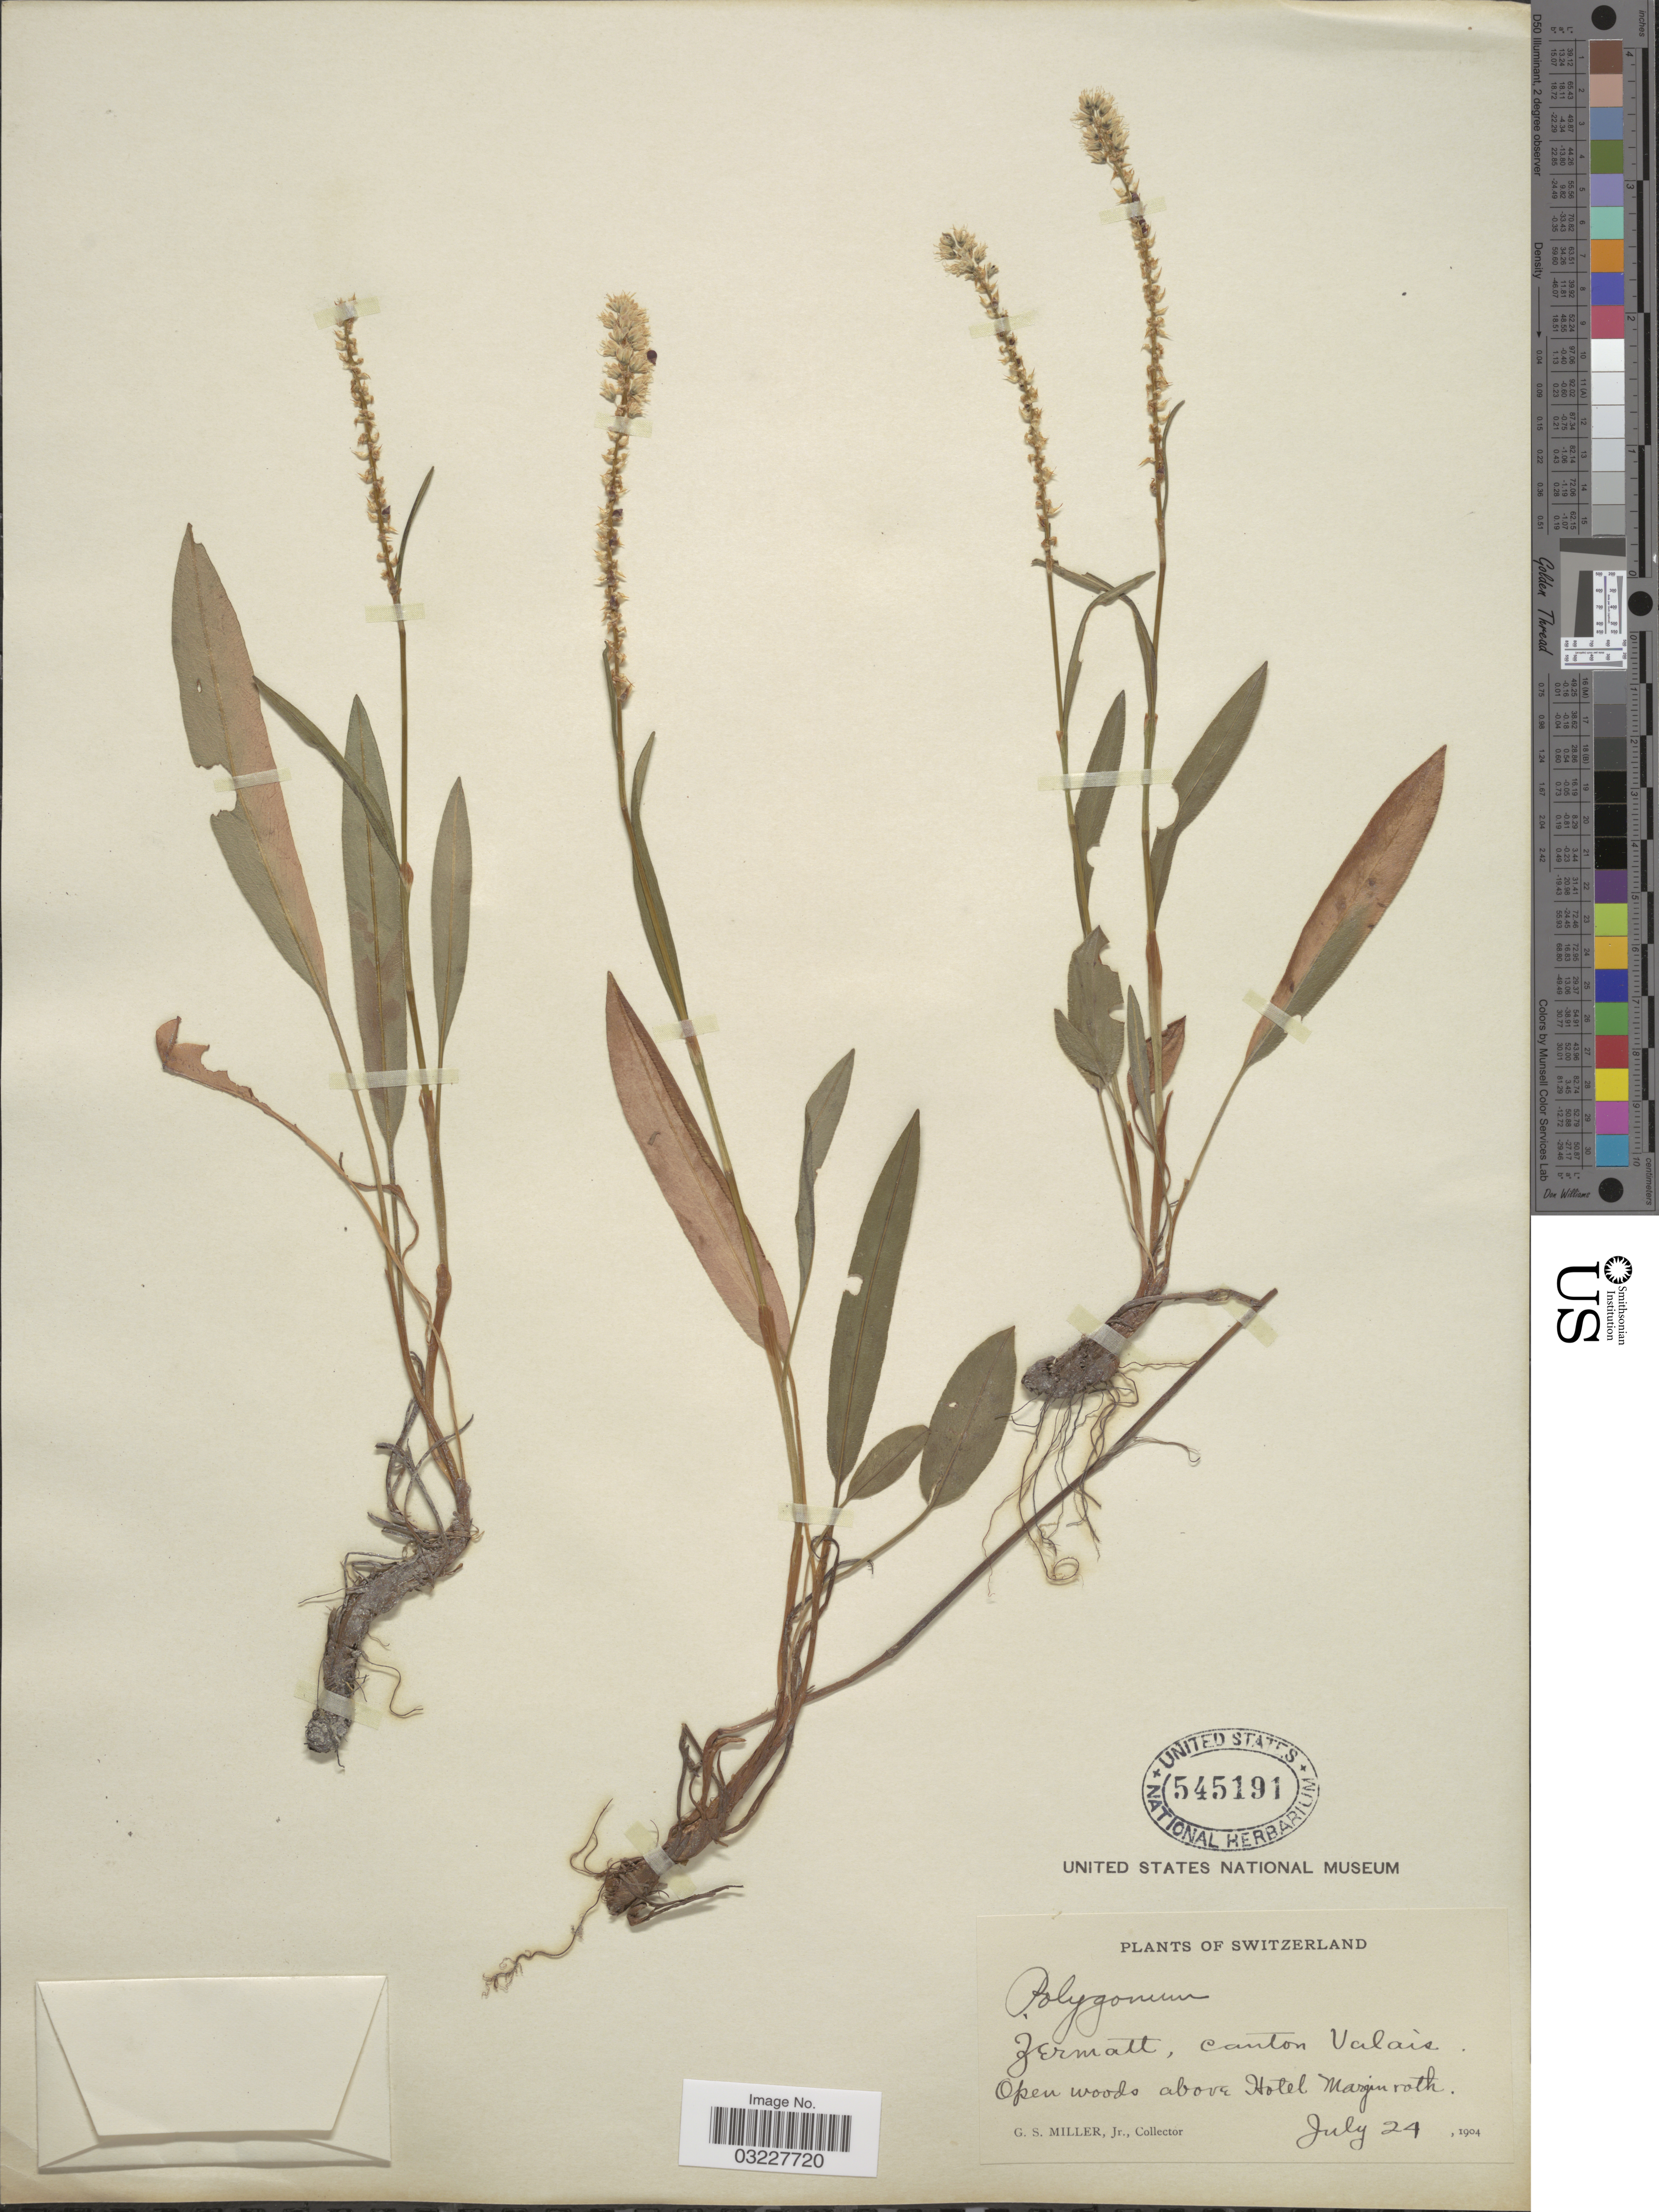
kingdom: Plantae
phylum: Tracheophyta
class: Magnoliopsida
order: Caryophyllales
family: Polygonaceae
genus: Bistorta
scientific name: Bistorta vivipara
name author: (L.) Delarbre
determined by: Strong, Mark T., (BOT), Smithsonian Institution - National Museum of Natural History (UNITED STATES)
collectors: G. S. Miller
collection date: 1904-07-24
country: Switzerland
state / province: Valais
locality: Zermatt, canton Valais. Open woods above Hotel Margin roth.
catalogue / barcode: US 545191